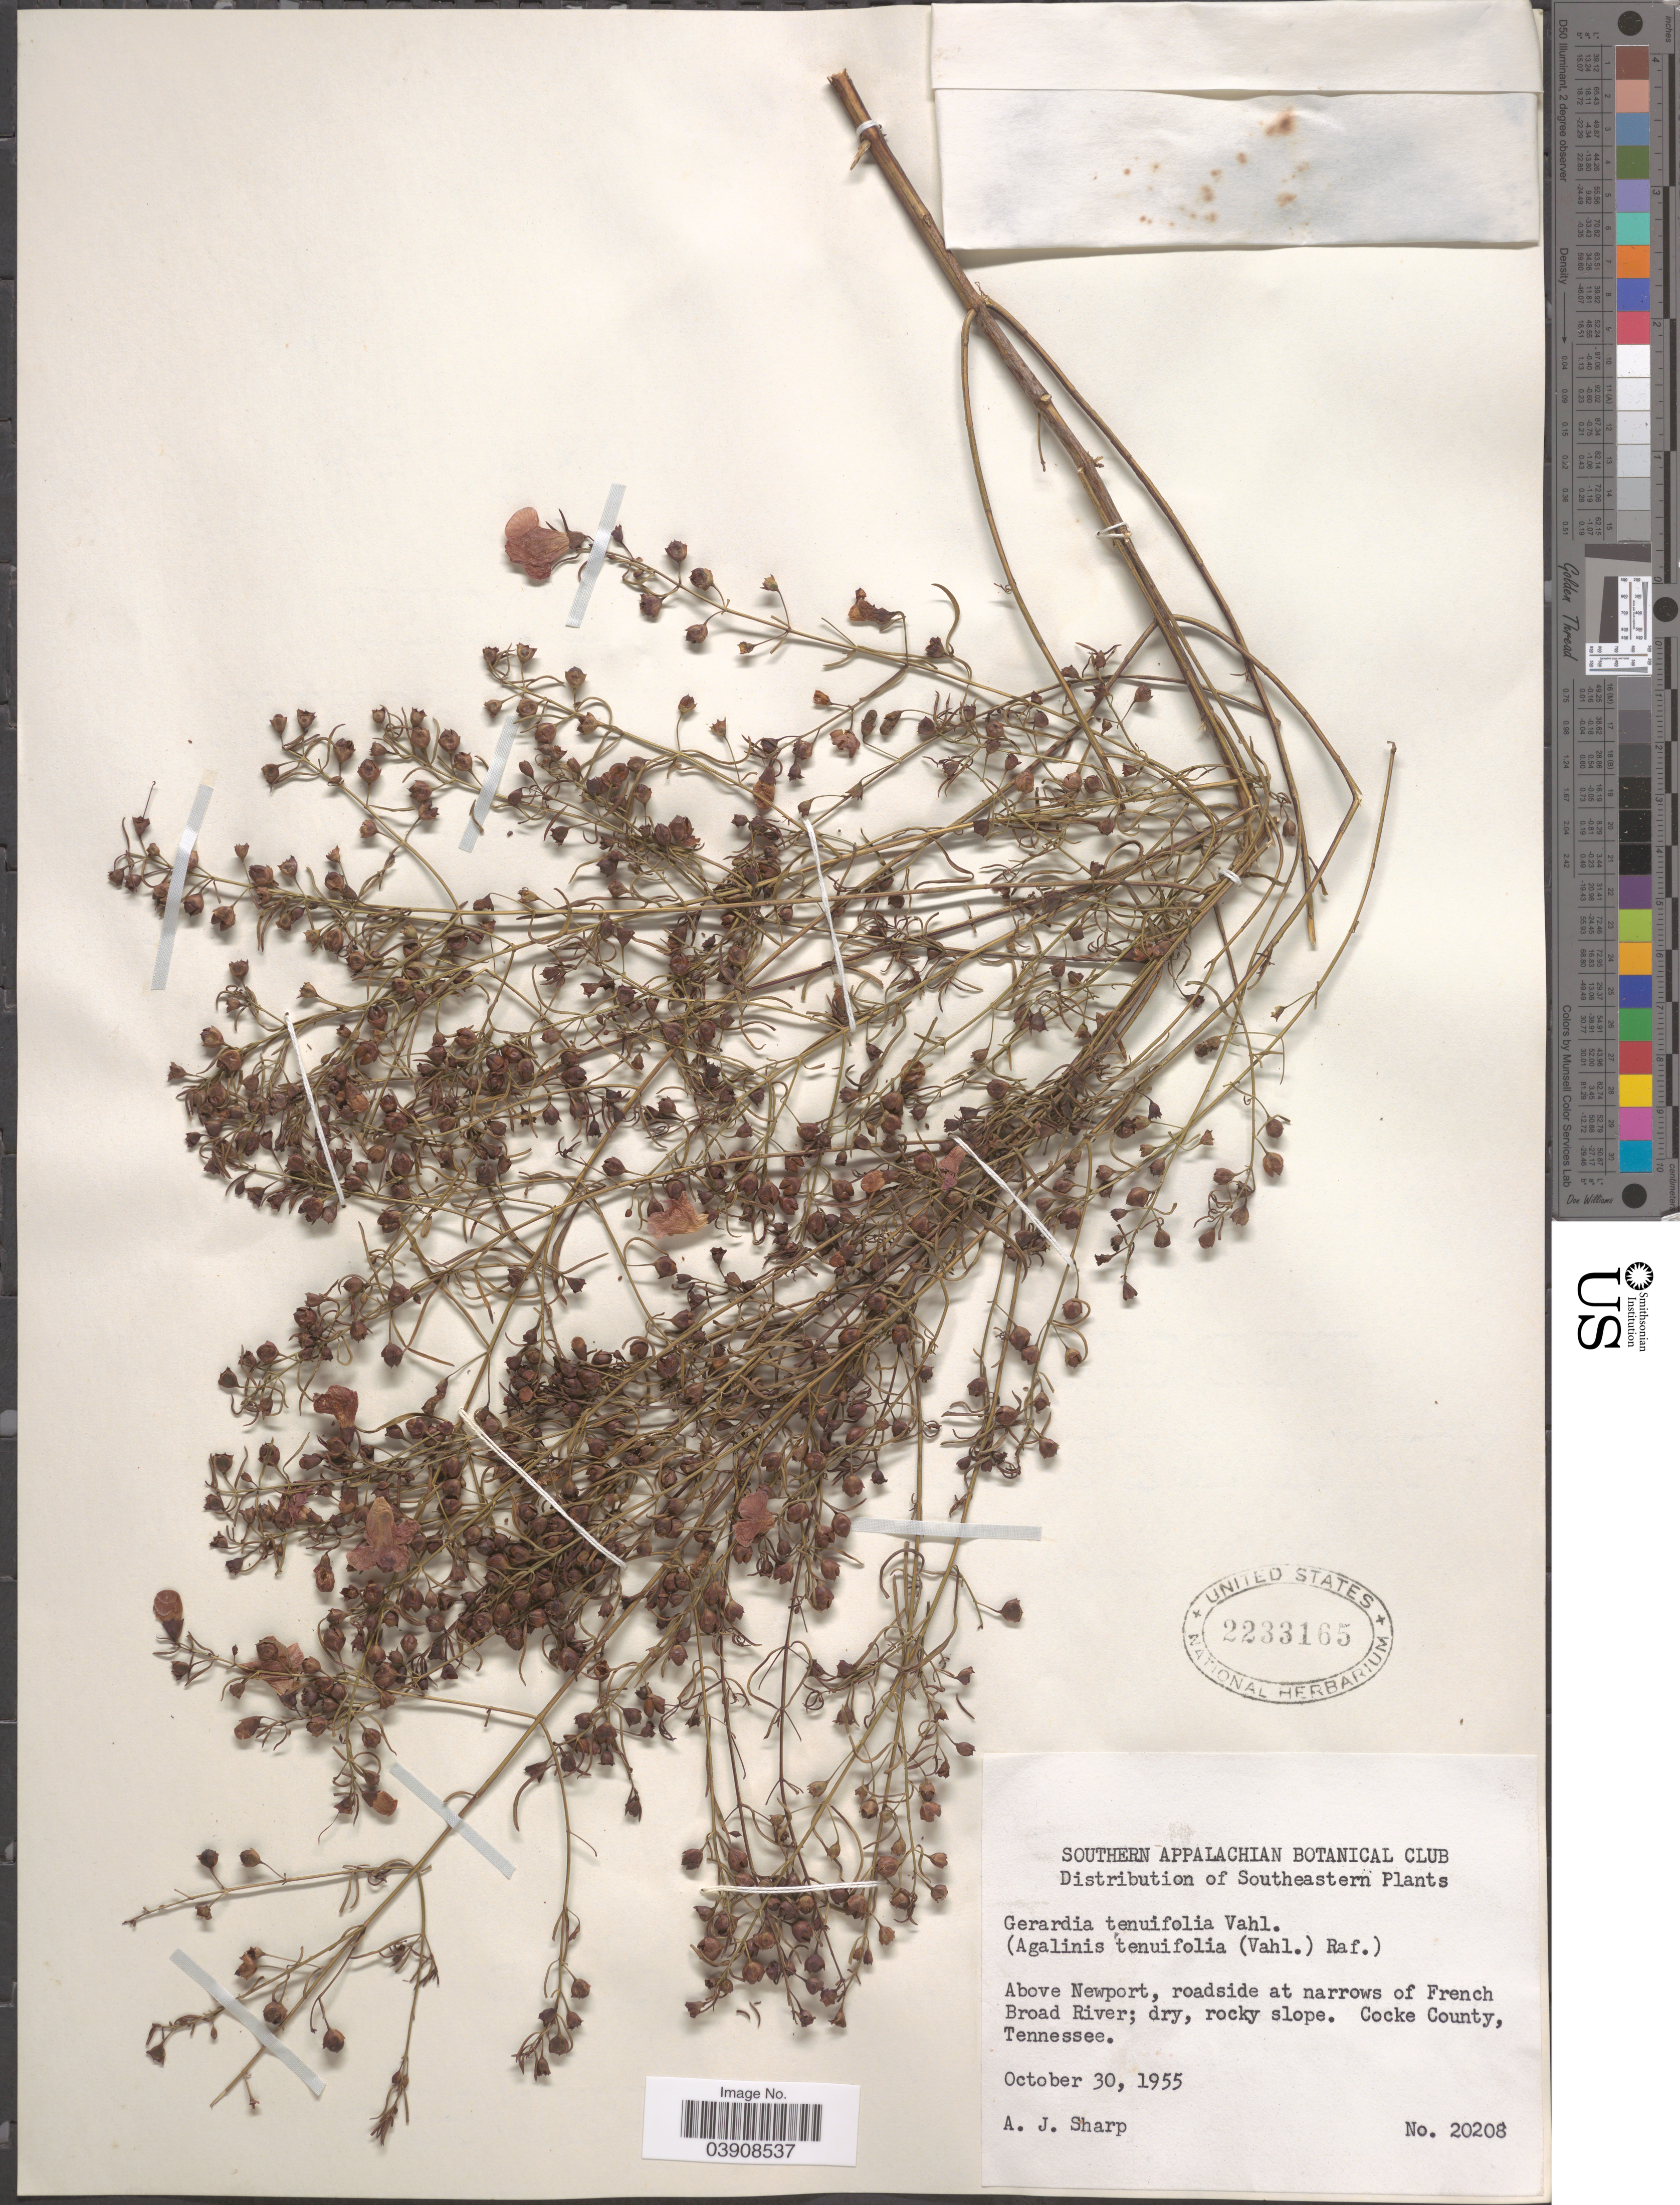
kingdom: Plantae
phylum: Tracheophyta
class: Magnoliopsida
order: Lamiales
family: Orobanchaceae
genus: Agalinis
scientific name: Agalinis tenuifolia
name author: (Vahl) Raf.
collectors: A. J. Sharp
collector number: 20208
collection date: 1955-10-30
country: United States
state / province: Tennessee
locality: Southeastern. Above Newport, roadside at narrows of French Broad River; dry, rocky slope. Cocke County.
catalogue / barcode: US 2233165